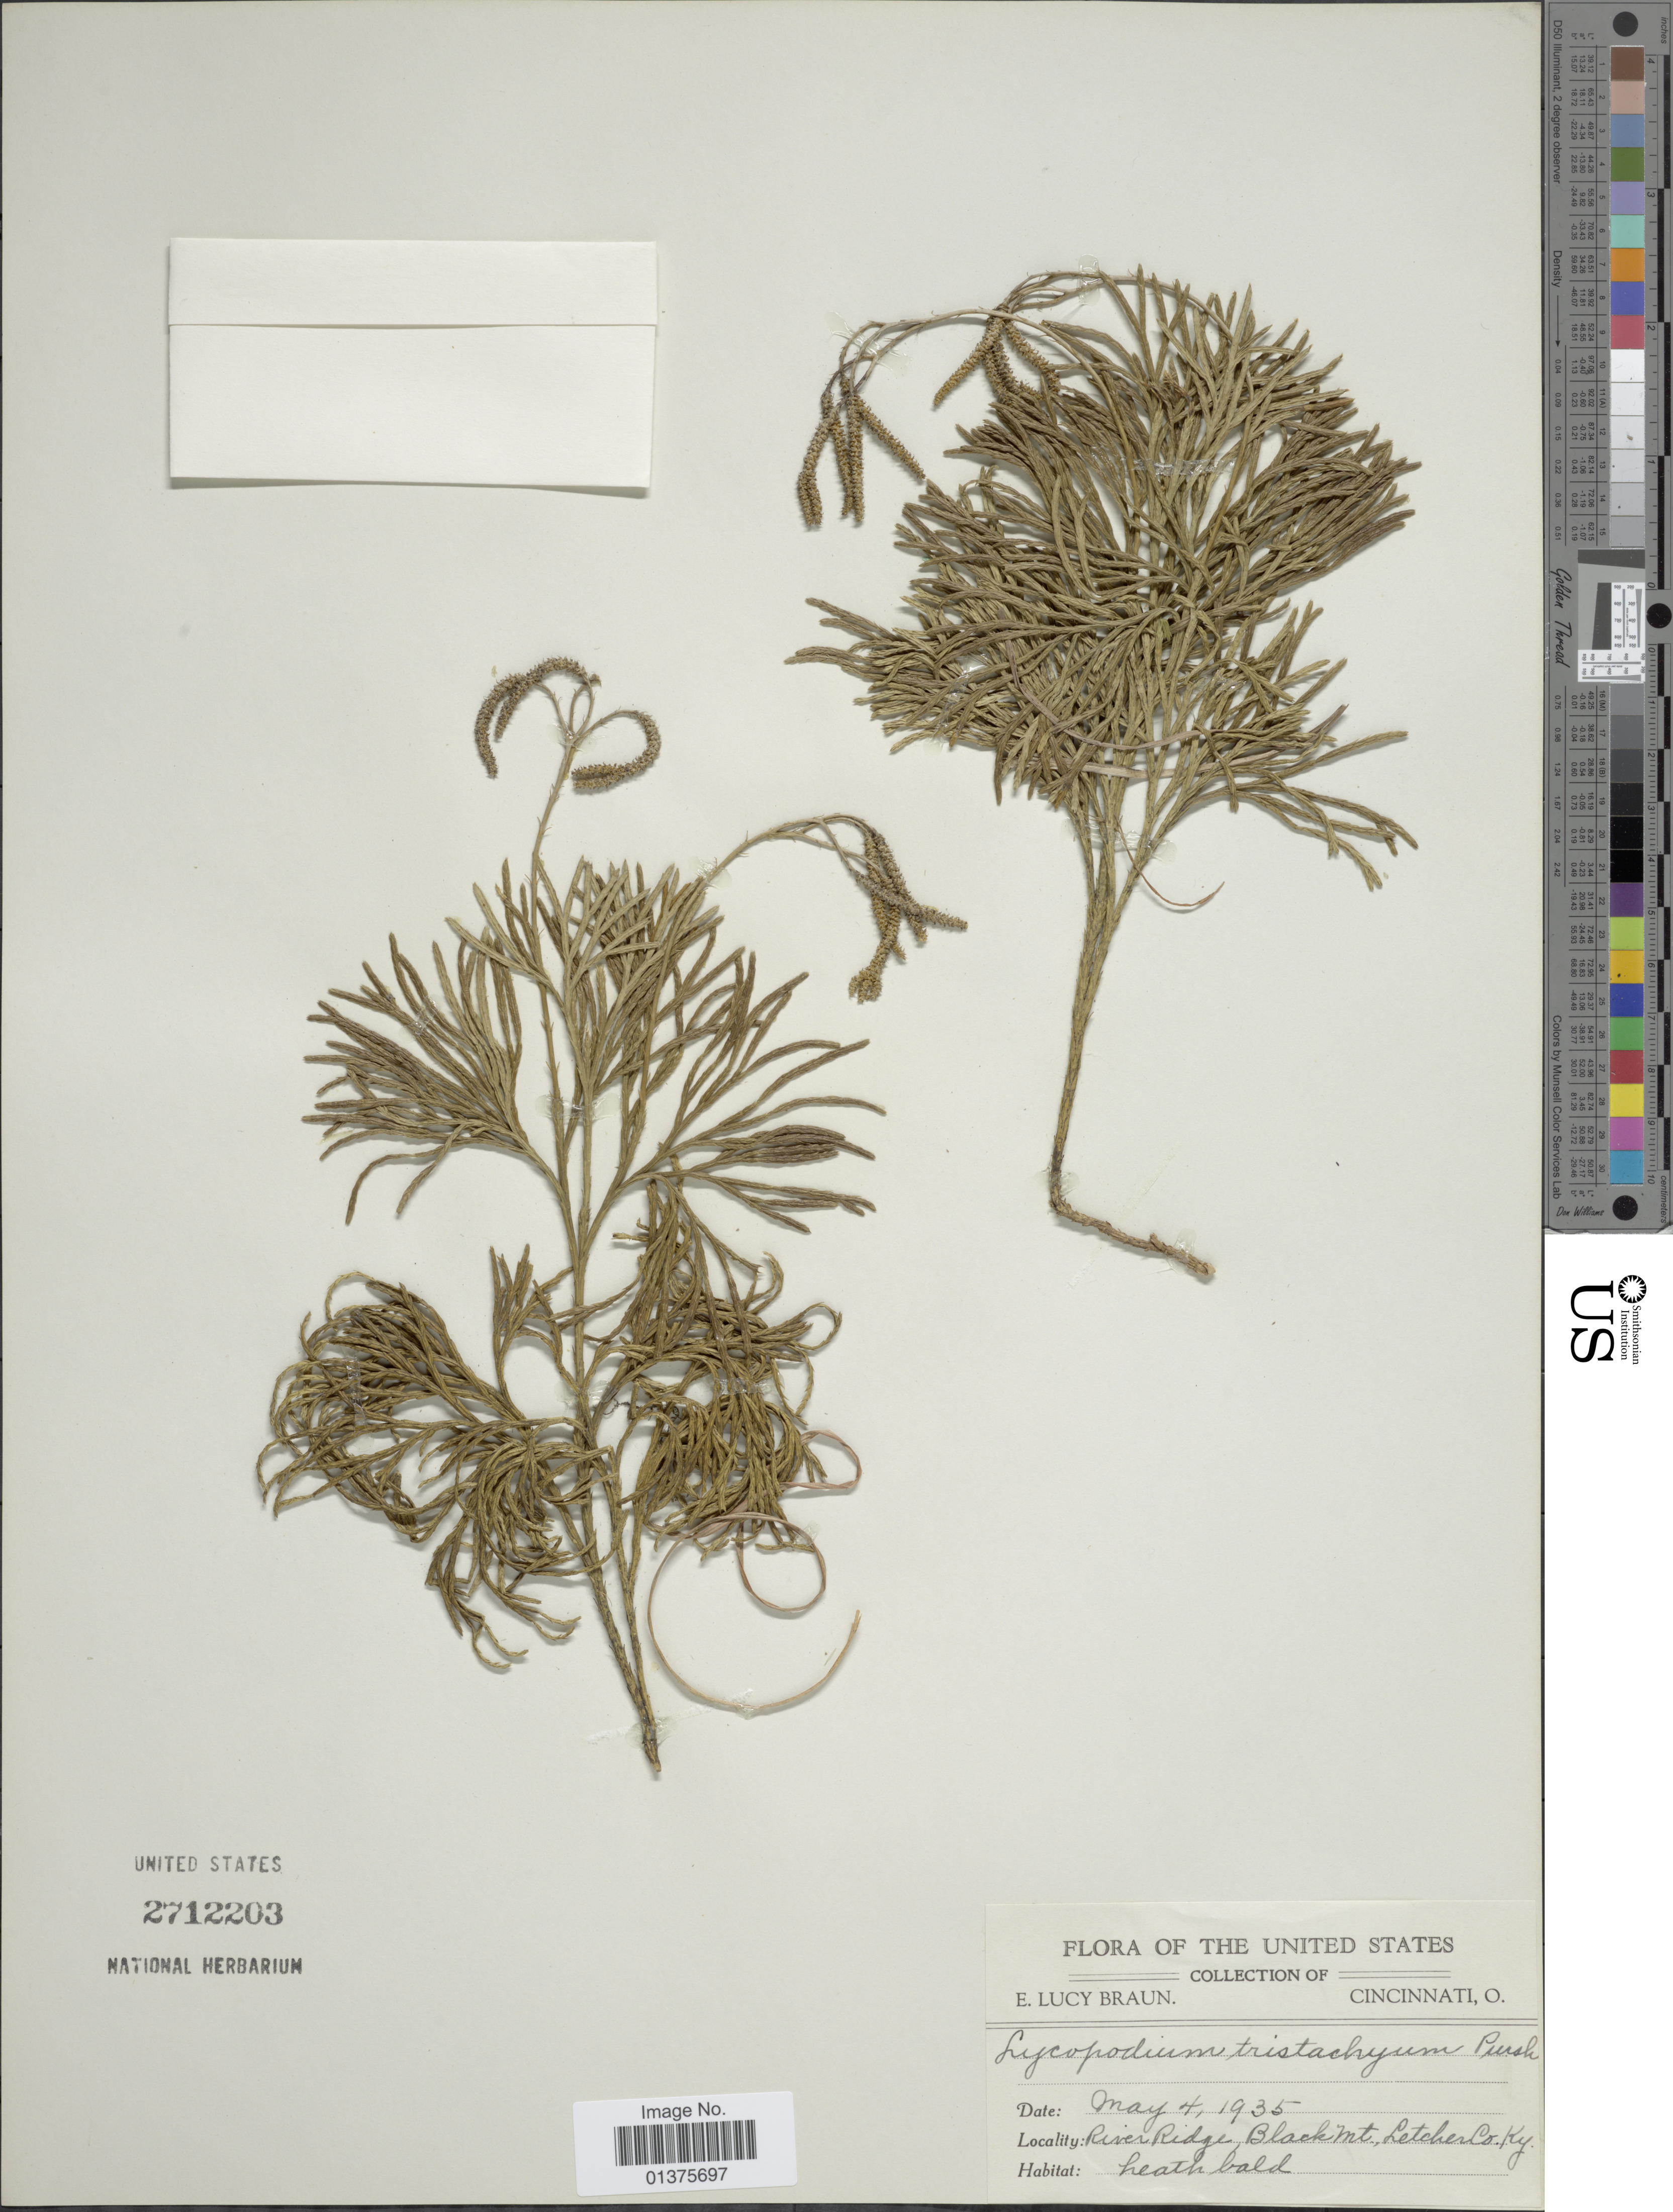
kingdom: Plantae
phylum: Tracheophyta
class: Lycopodiopsida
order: Lycopodiales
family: Lycopodiaceae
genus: Diphasiastrum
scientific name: Diphasiastrum tristachyum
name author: (Pursh) Holub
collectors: E. L. Braun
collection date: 1935-05-04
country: United States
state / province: Kentucky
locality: Cincinatti, River Ridge Black Mt. Letcher Co., Ky.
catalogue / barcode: US 2712203